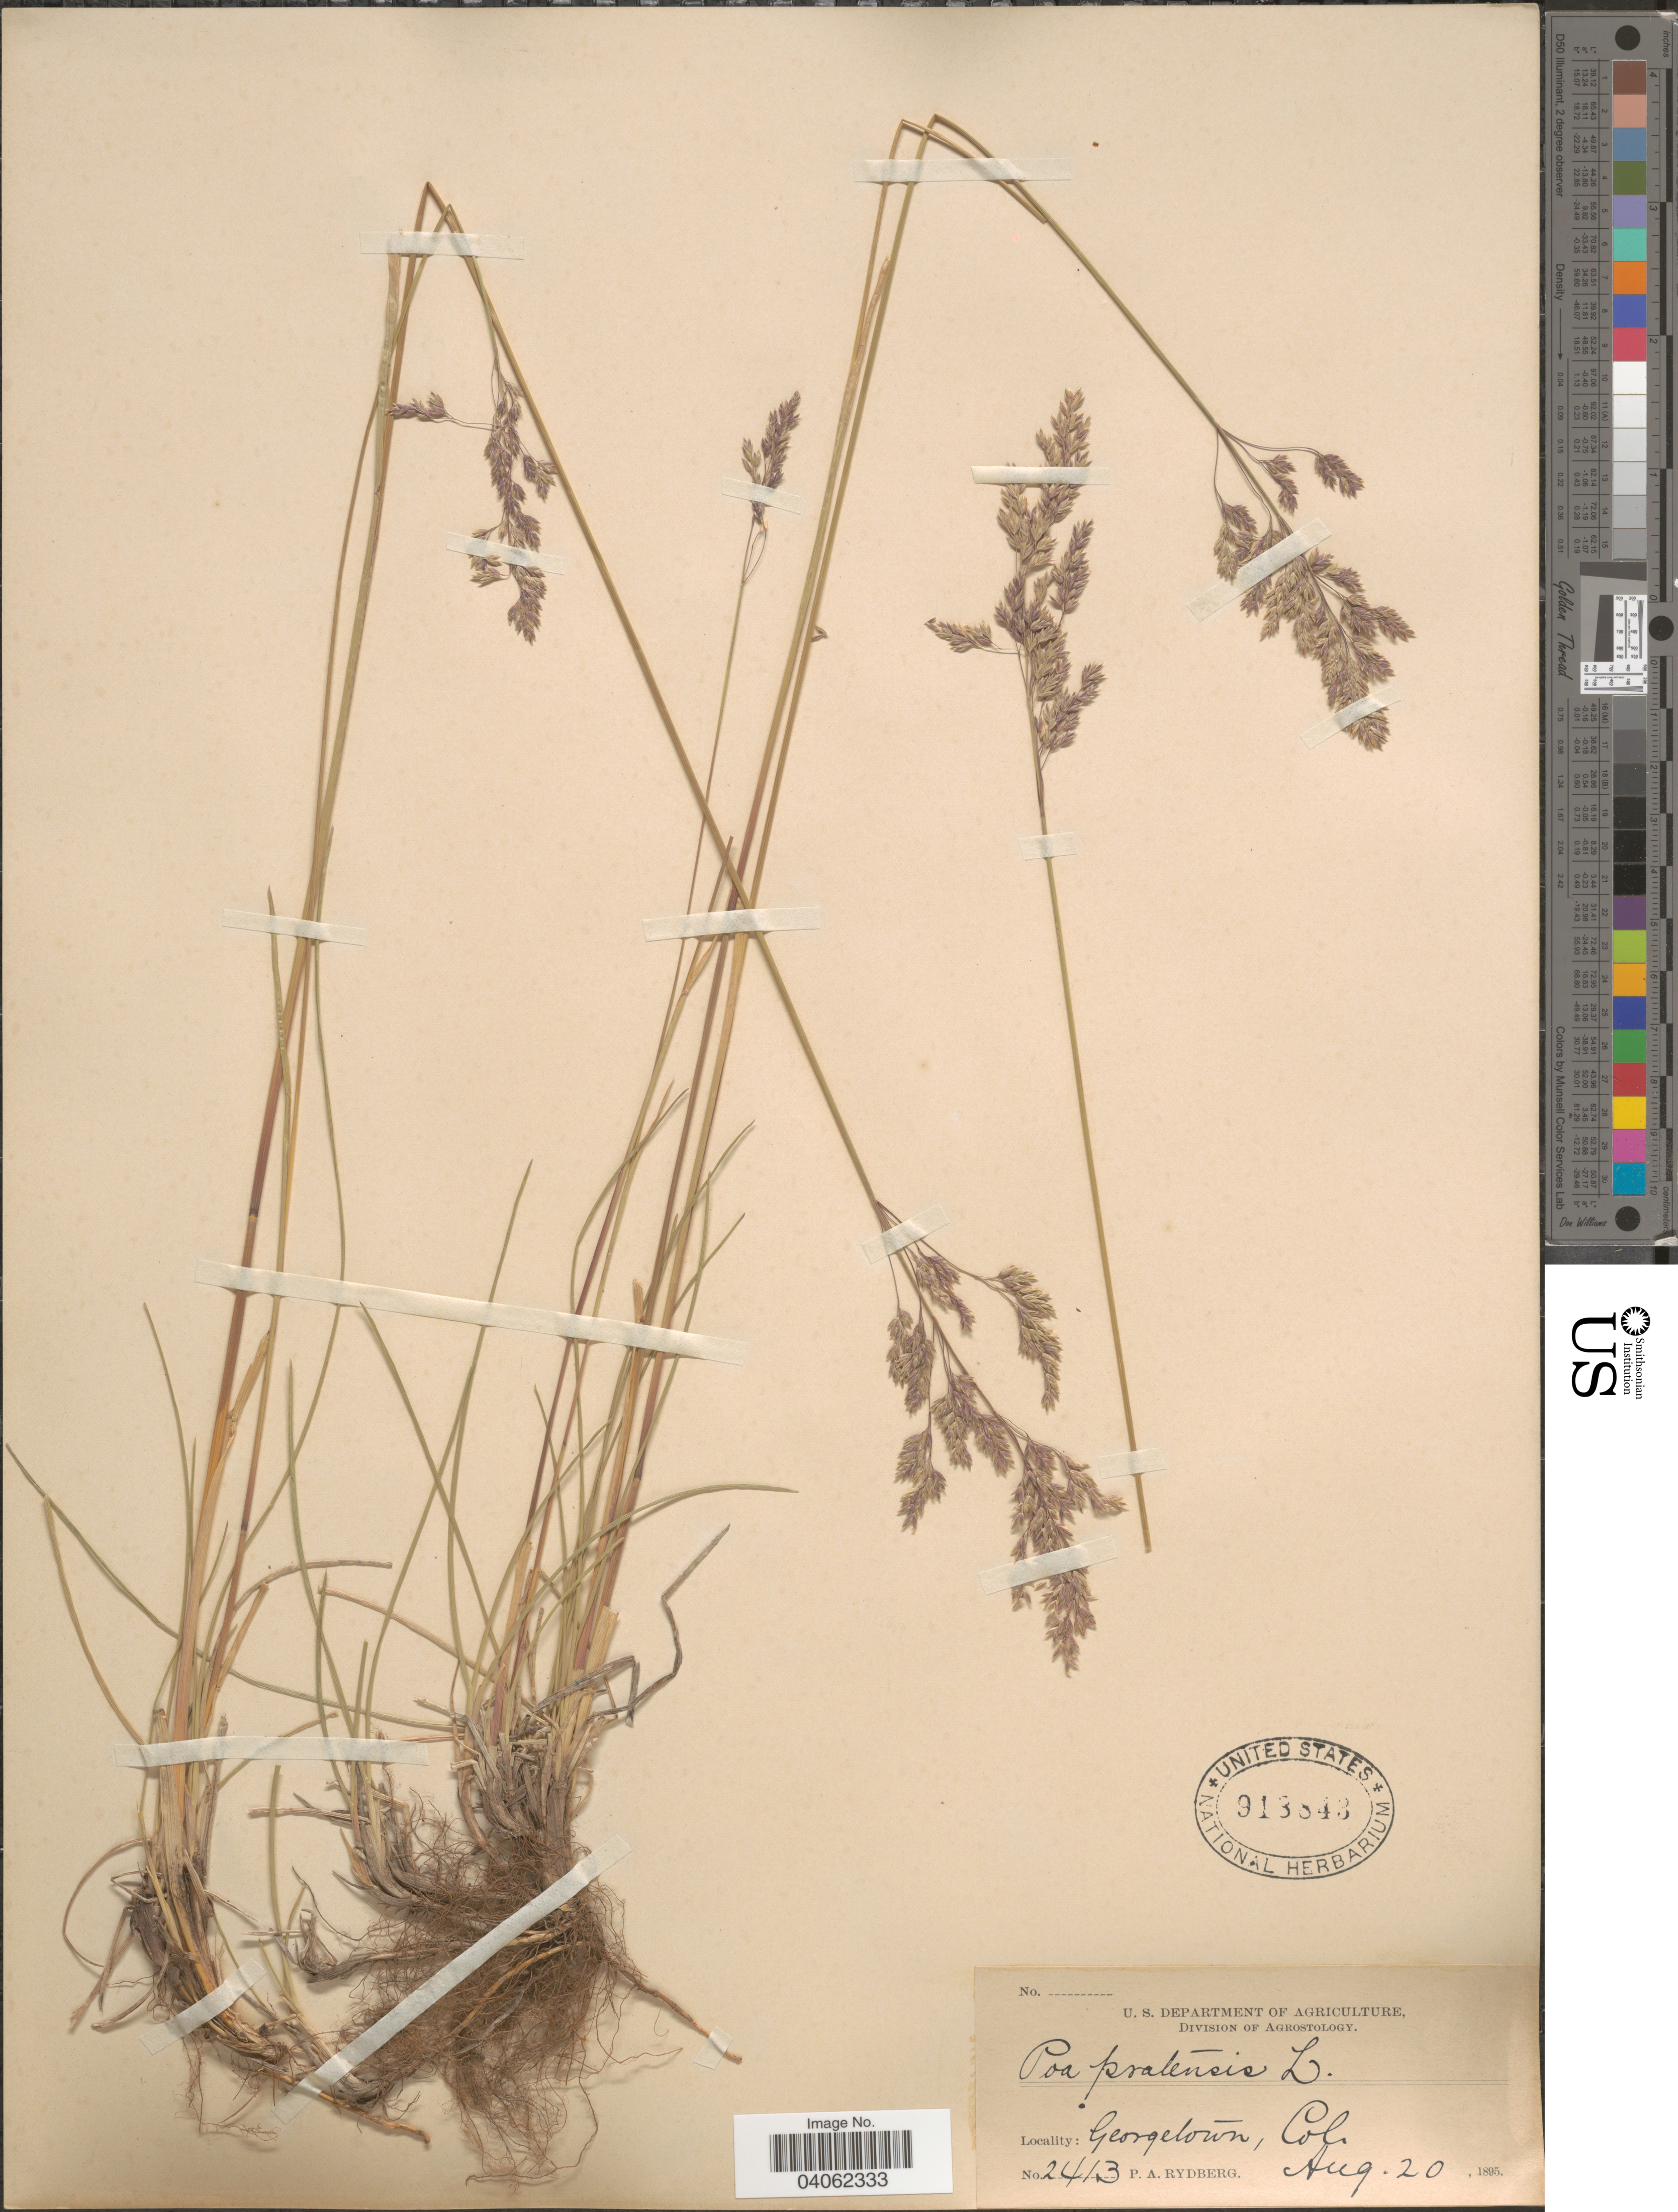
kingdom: Plantae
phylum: Tracheophyta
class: Liliopsida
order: Poales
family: Poaceae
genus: Poa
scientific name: Poa pratensis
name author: L.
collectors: P. A. Rydberg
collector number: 2413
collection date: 1895-08-20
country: United States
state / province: Colorado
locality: Georgetown.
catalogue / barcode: US 918843